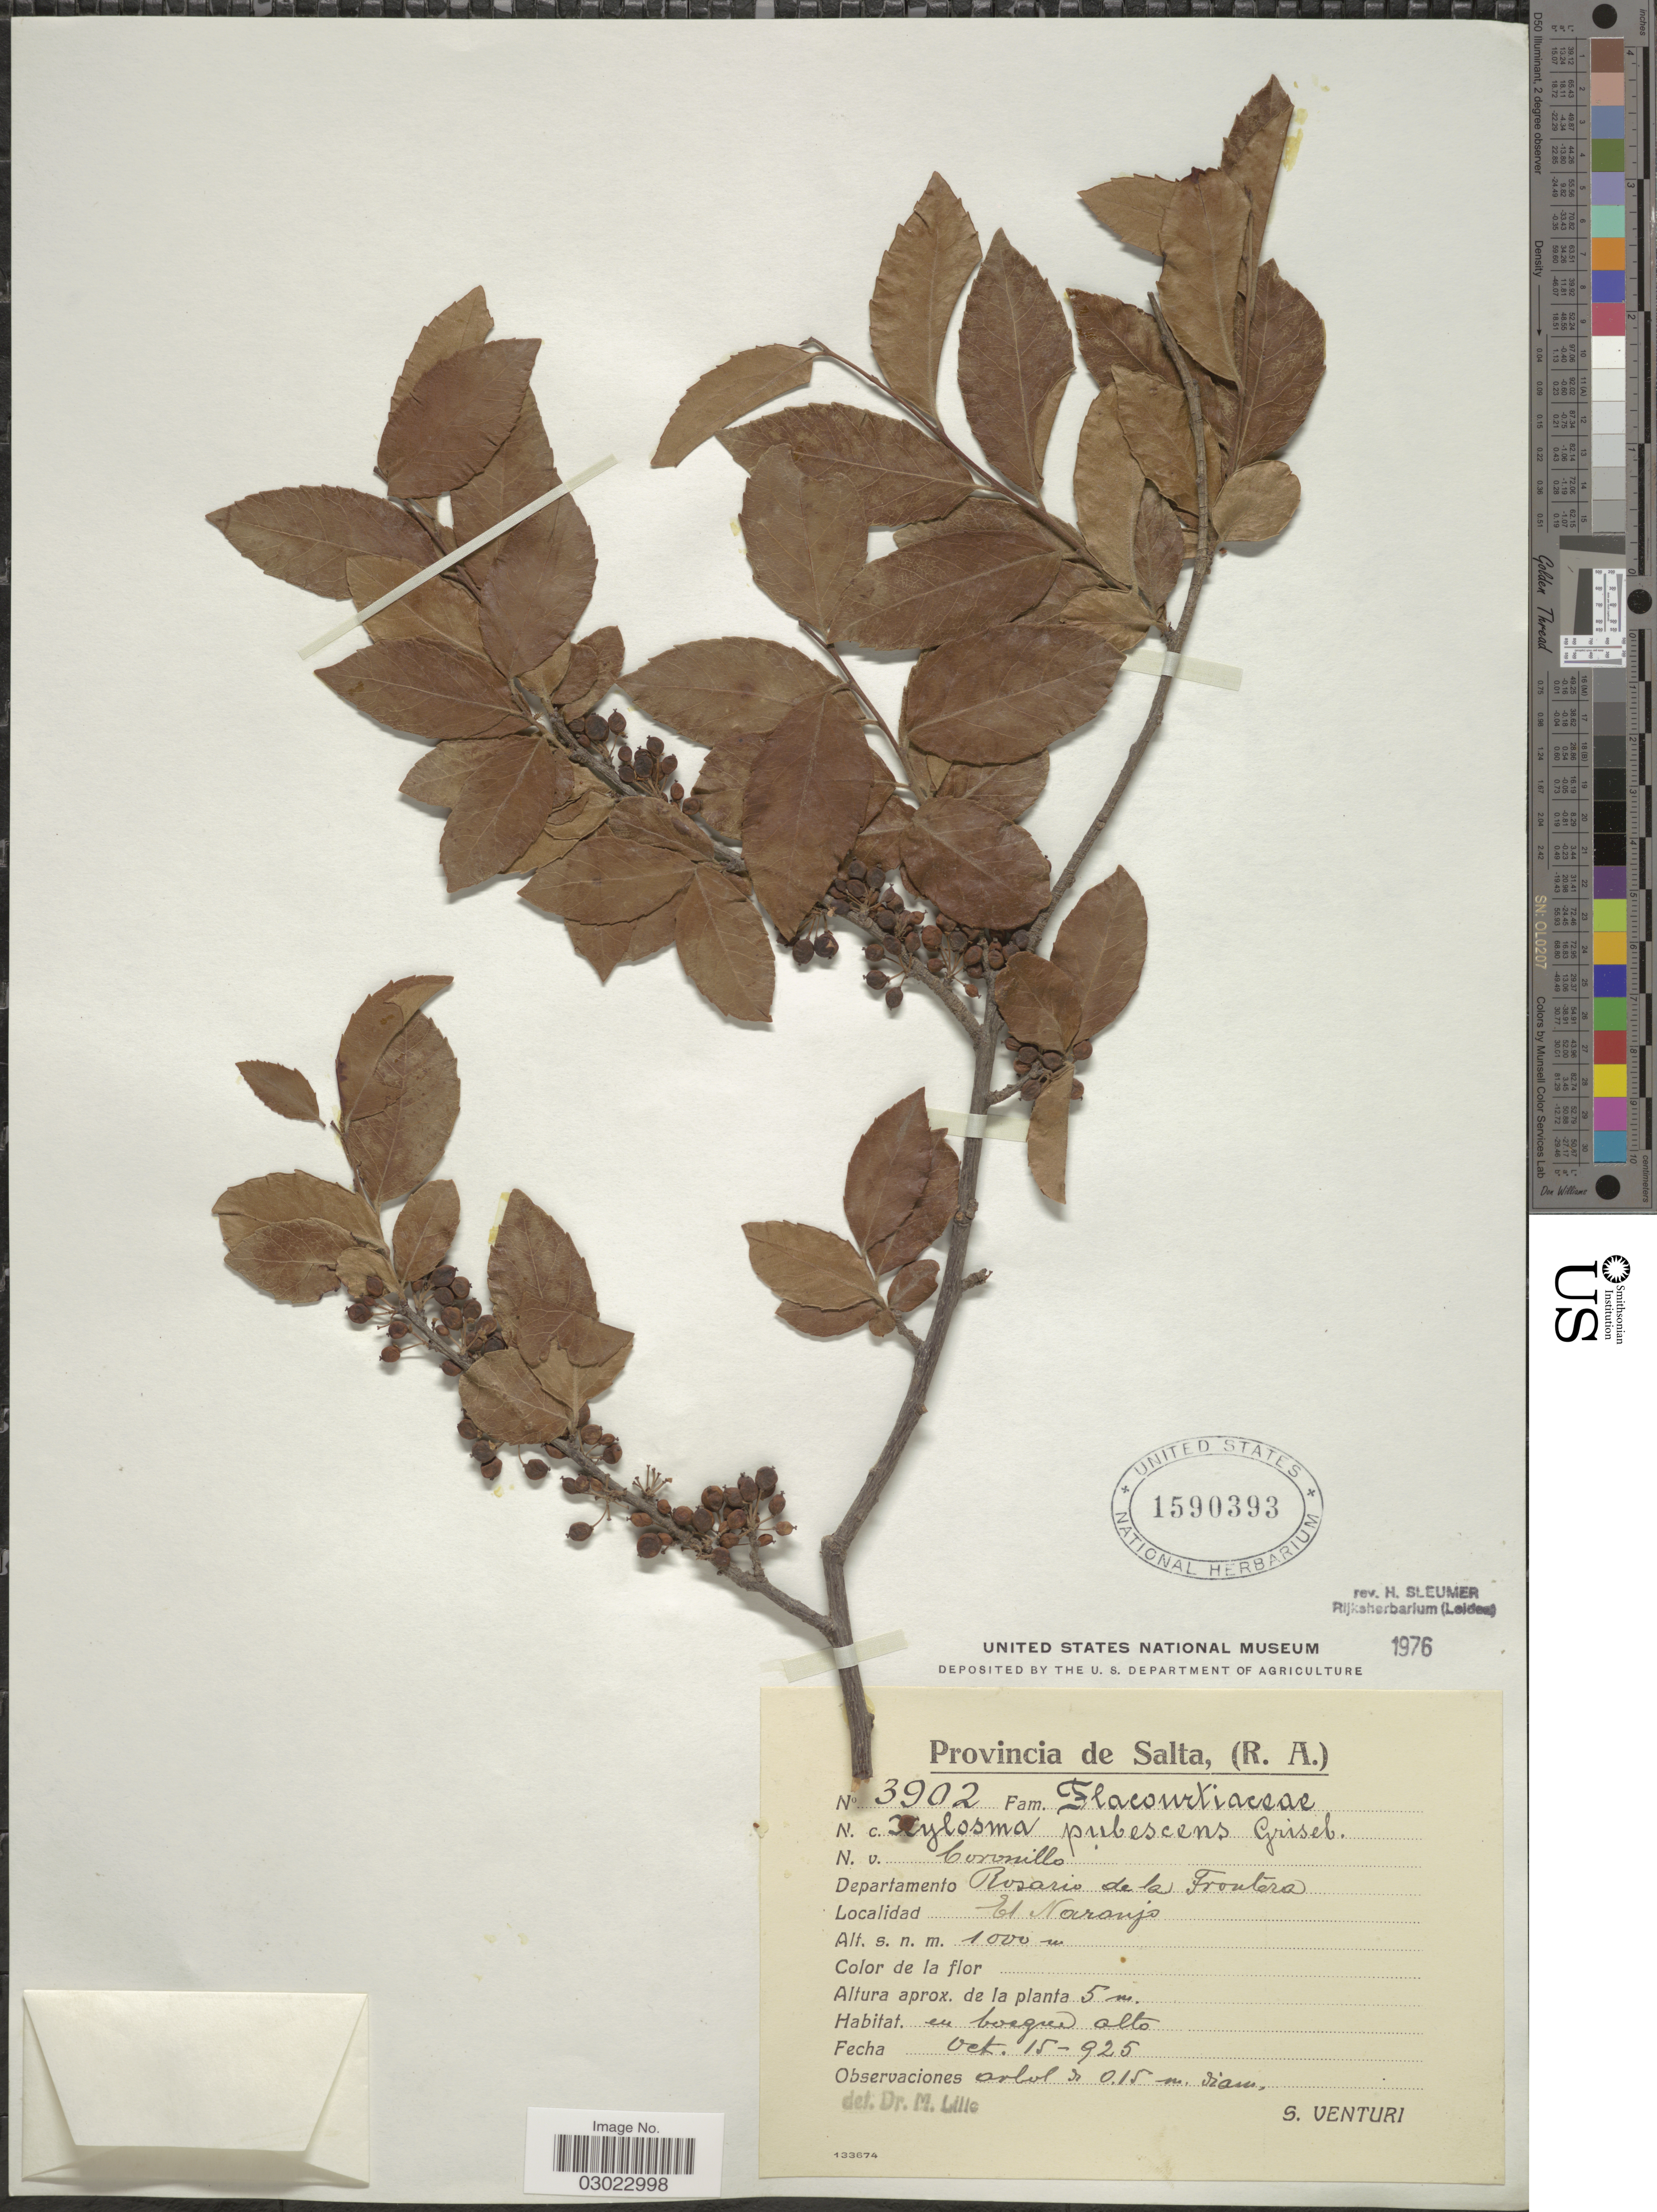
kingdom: Plantae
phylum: Tracheophyta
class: Magnoliopsida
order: Malpighiales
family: Salicaceae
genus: Xylosma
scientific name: Xylosma pubescens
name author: Griseb.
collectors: S. Venturi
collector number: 3902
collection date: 1925-10-15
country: Argentina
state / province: Salta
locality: Departamento Rosario de la Frontera. El Naranjo.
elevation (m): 1000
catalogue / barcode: US 1590393